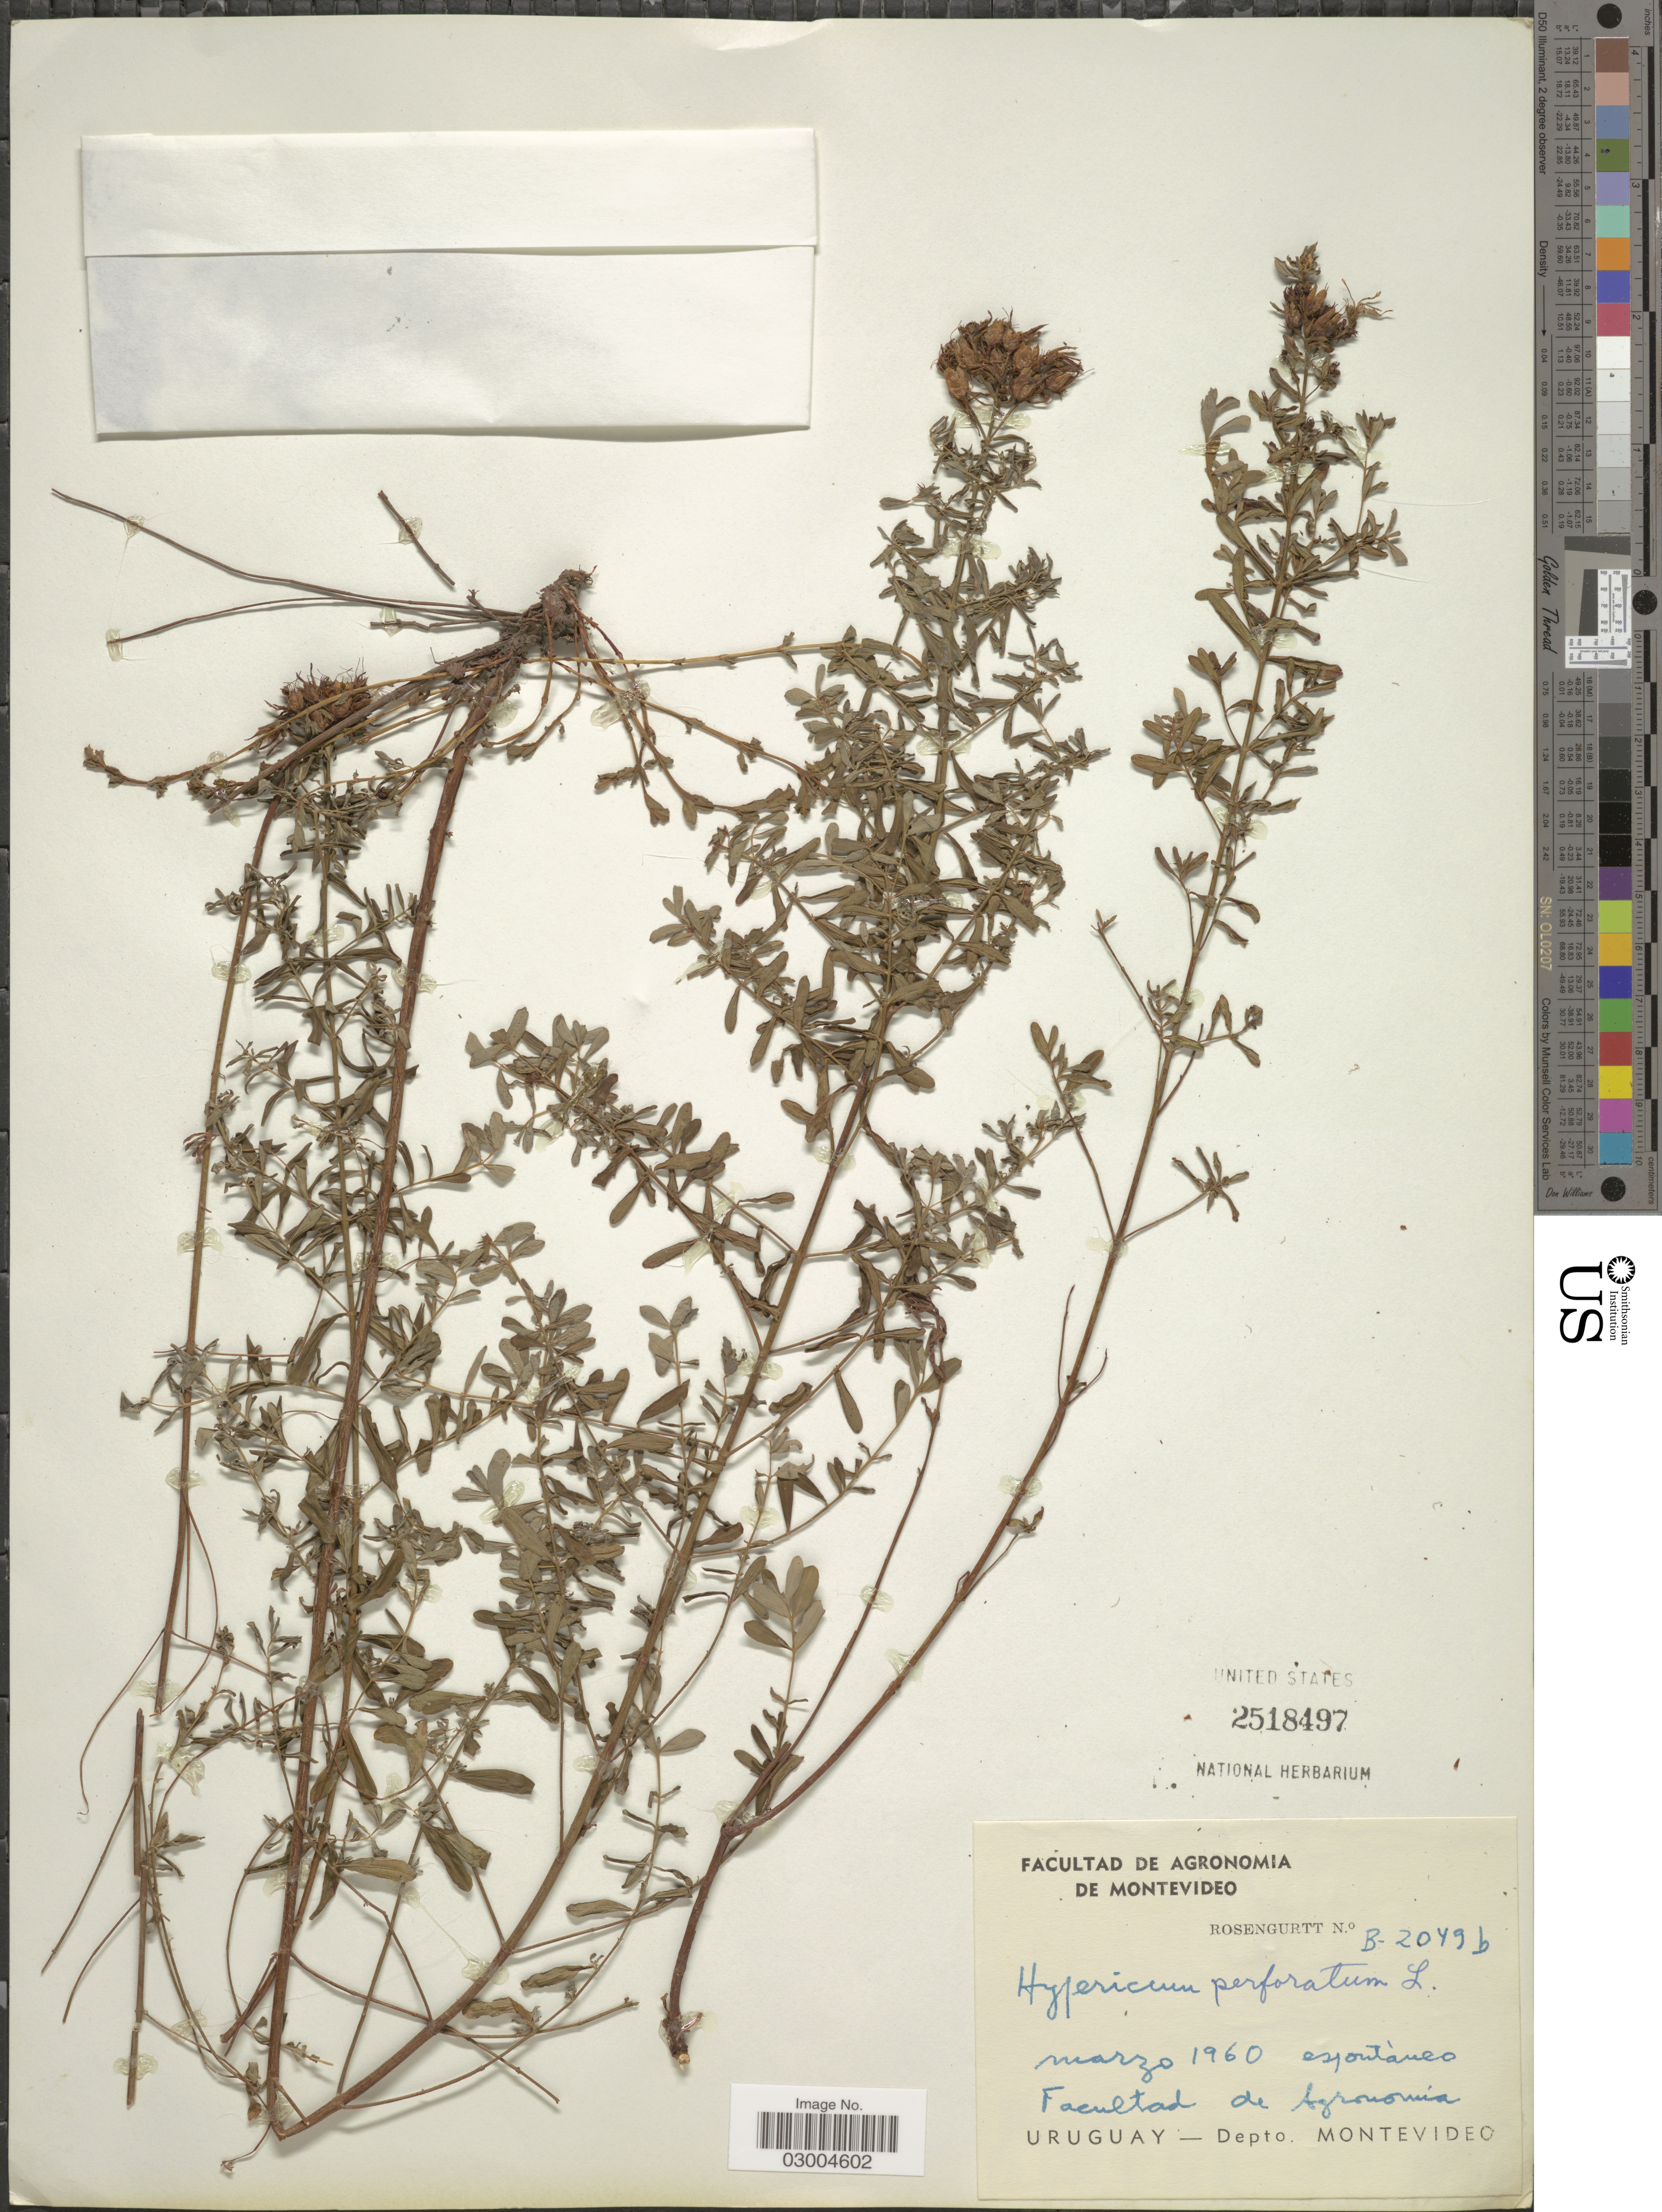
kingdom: Plantae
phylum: Tracheophyta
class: Magnoliopsida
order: Malpighiales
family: Hypericaceae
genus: Hypericum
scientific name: Hypericum perforatum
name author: L.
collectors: Rosengurtt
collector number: B-2049b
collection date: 1960-03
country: Uruguay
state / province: Montevideo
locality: Facultad de Agronomia. Depto. Montevideo.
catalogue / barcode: US 2518497